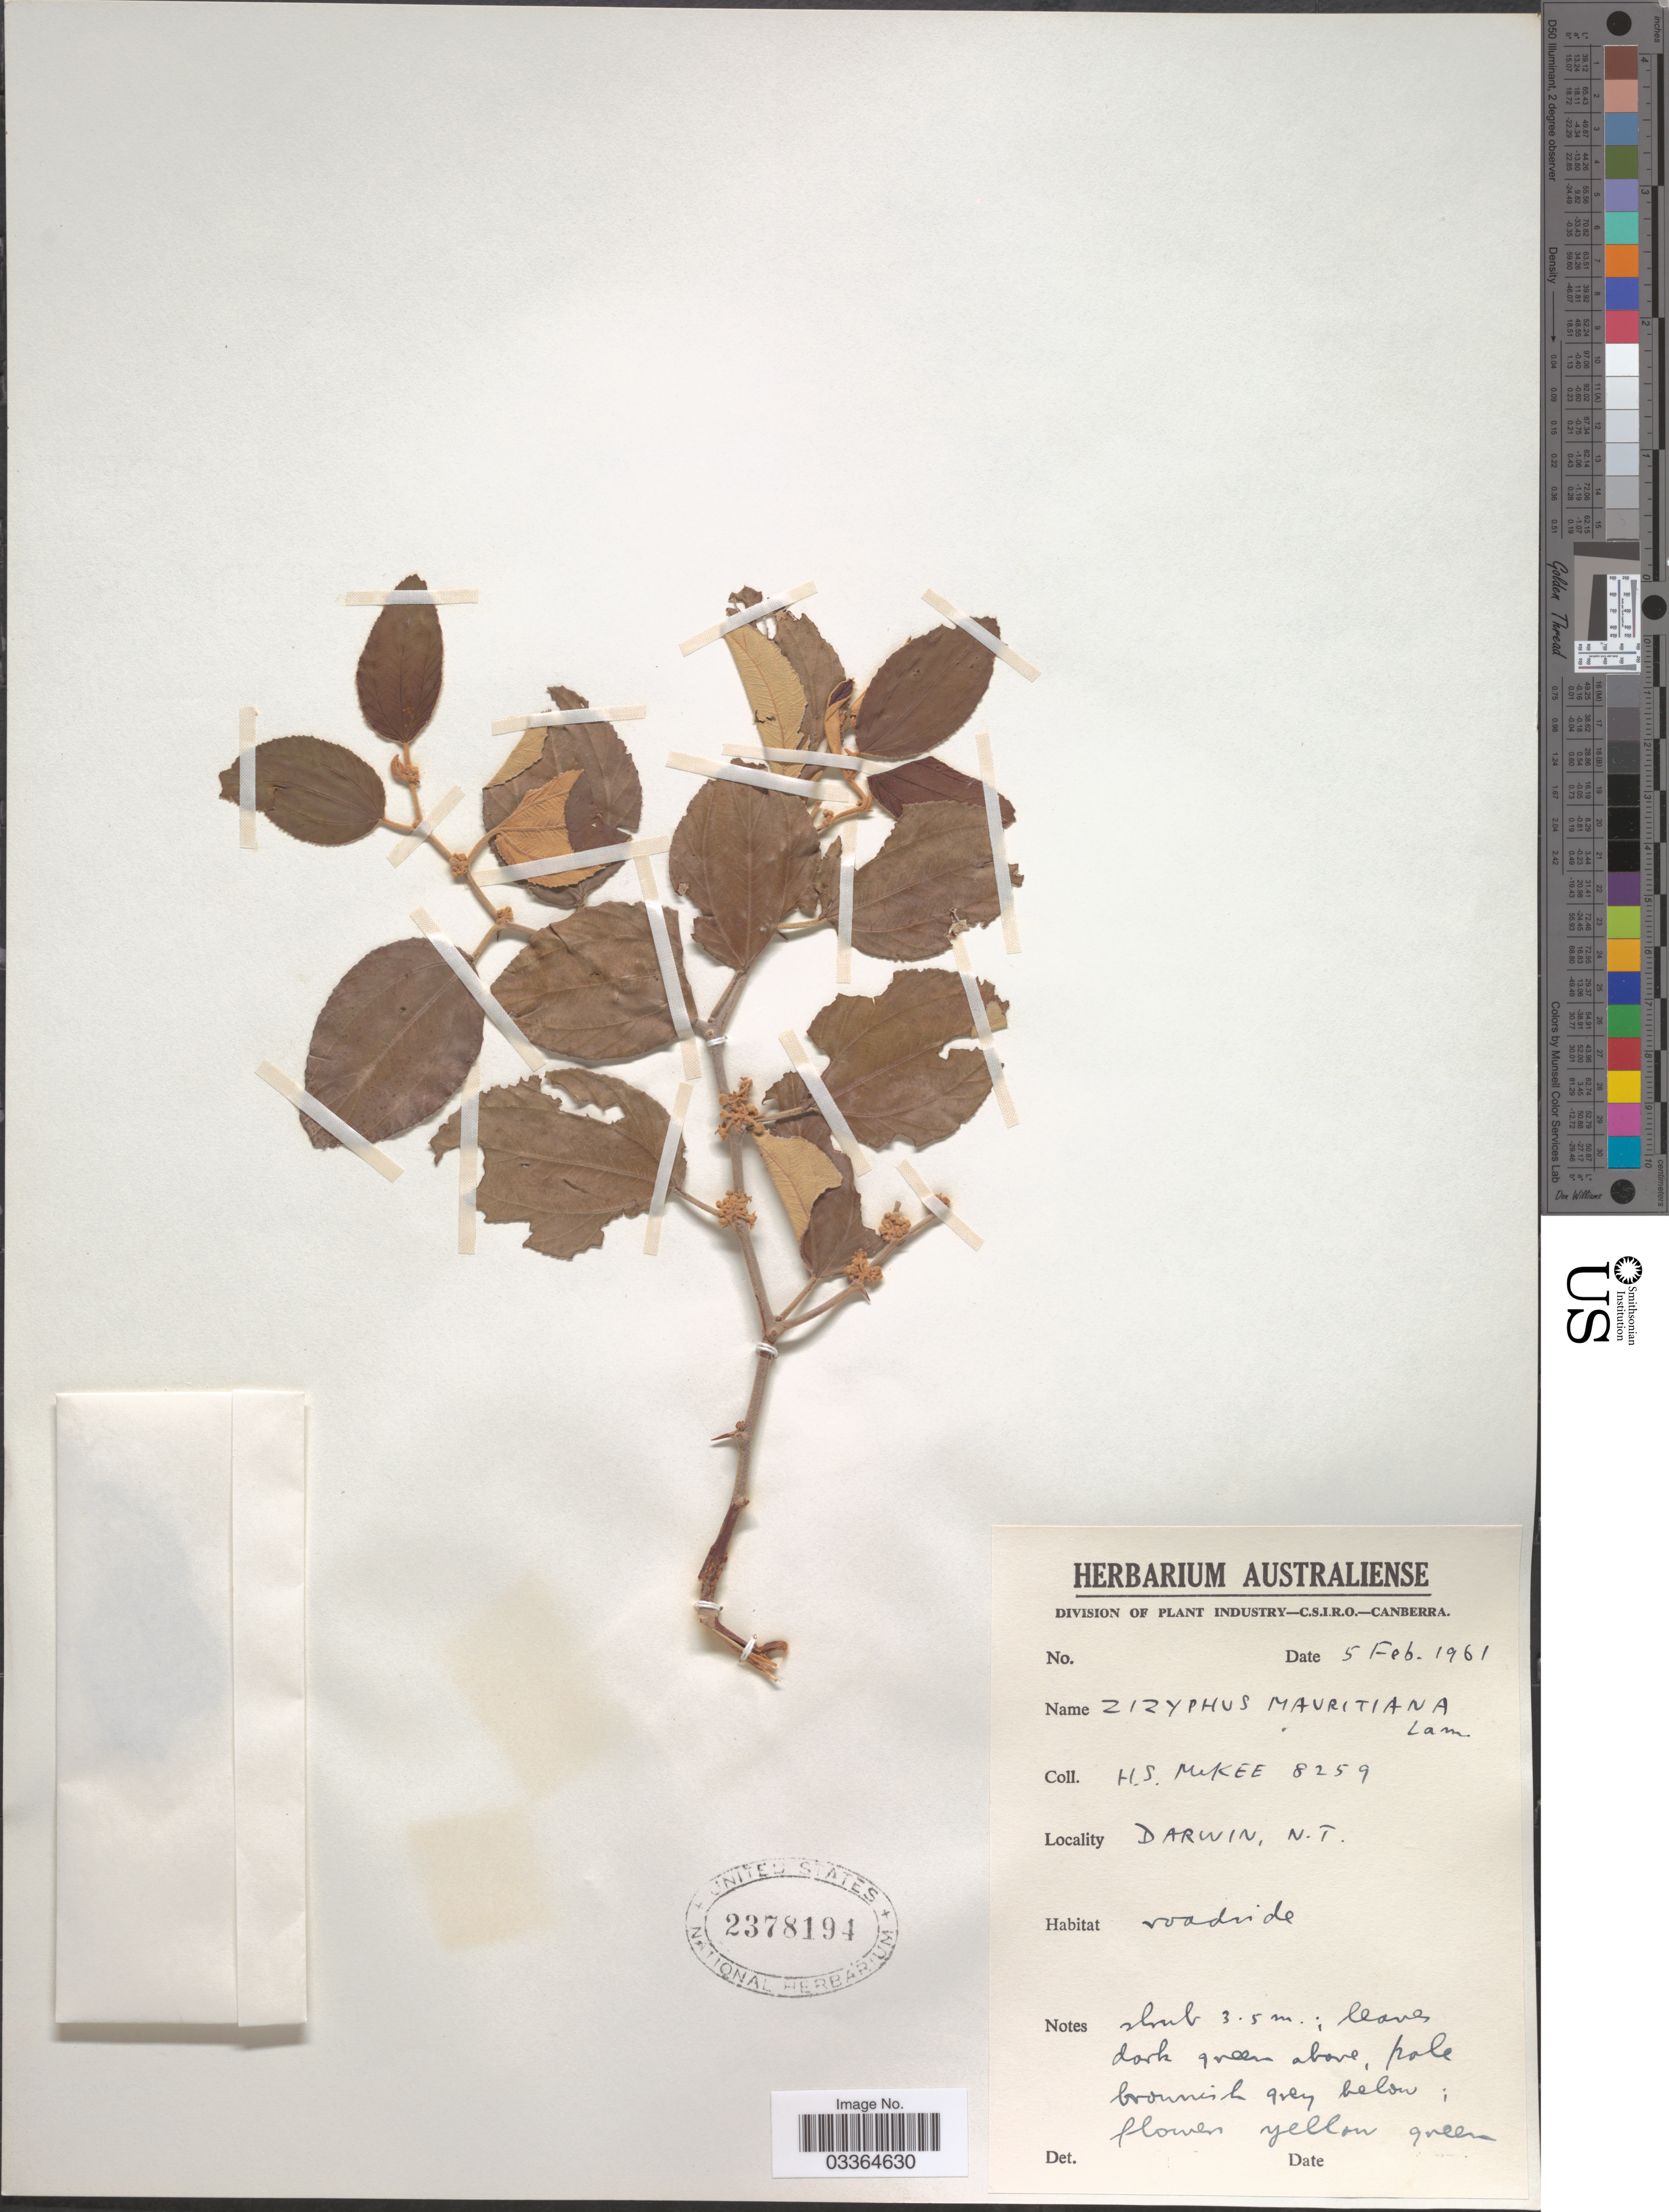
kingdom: Plantae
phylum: Tracheophyta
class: Magnoliopsida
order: Rosales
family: Rhamnaceae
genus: Ziziphus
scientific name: Ziziphus mauritiana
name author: Lam.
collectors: H. S. McKee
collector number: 8259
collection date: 1961-02-05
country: Australia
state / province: Northern Territory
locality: Darwin, N.T.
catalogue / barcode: US 2378194